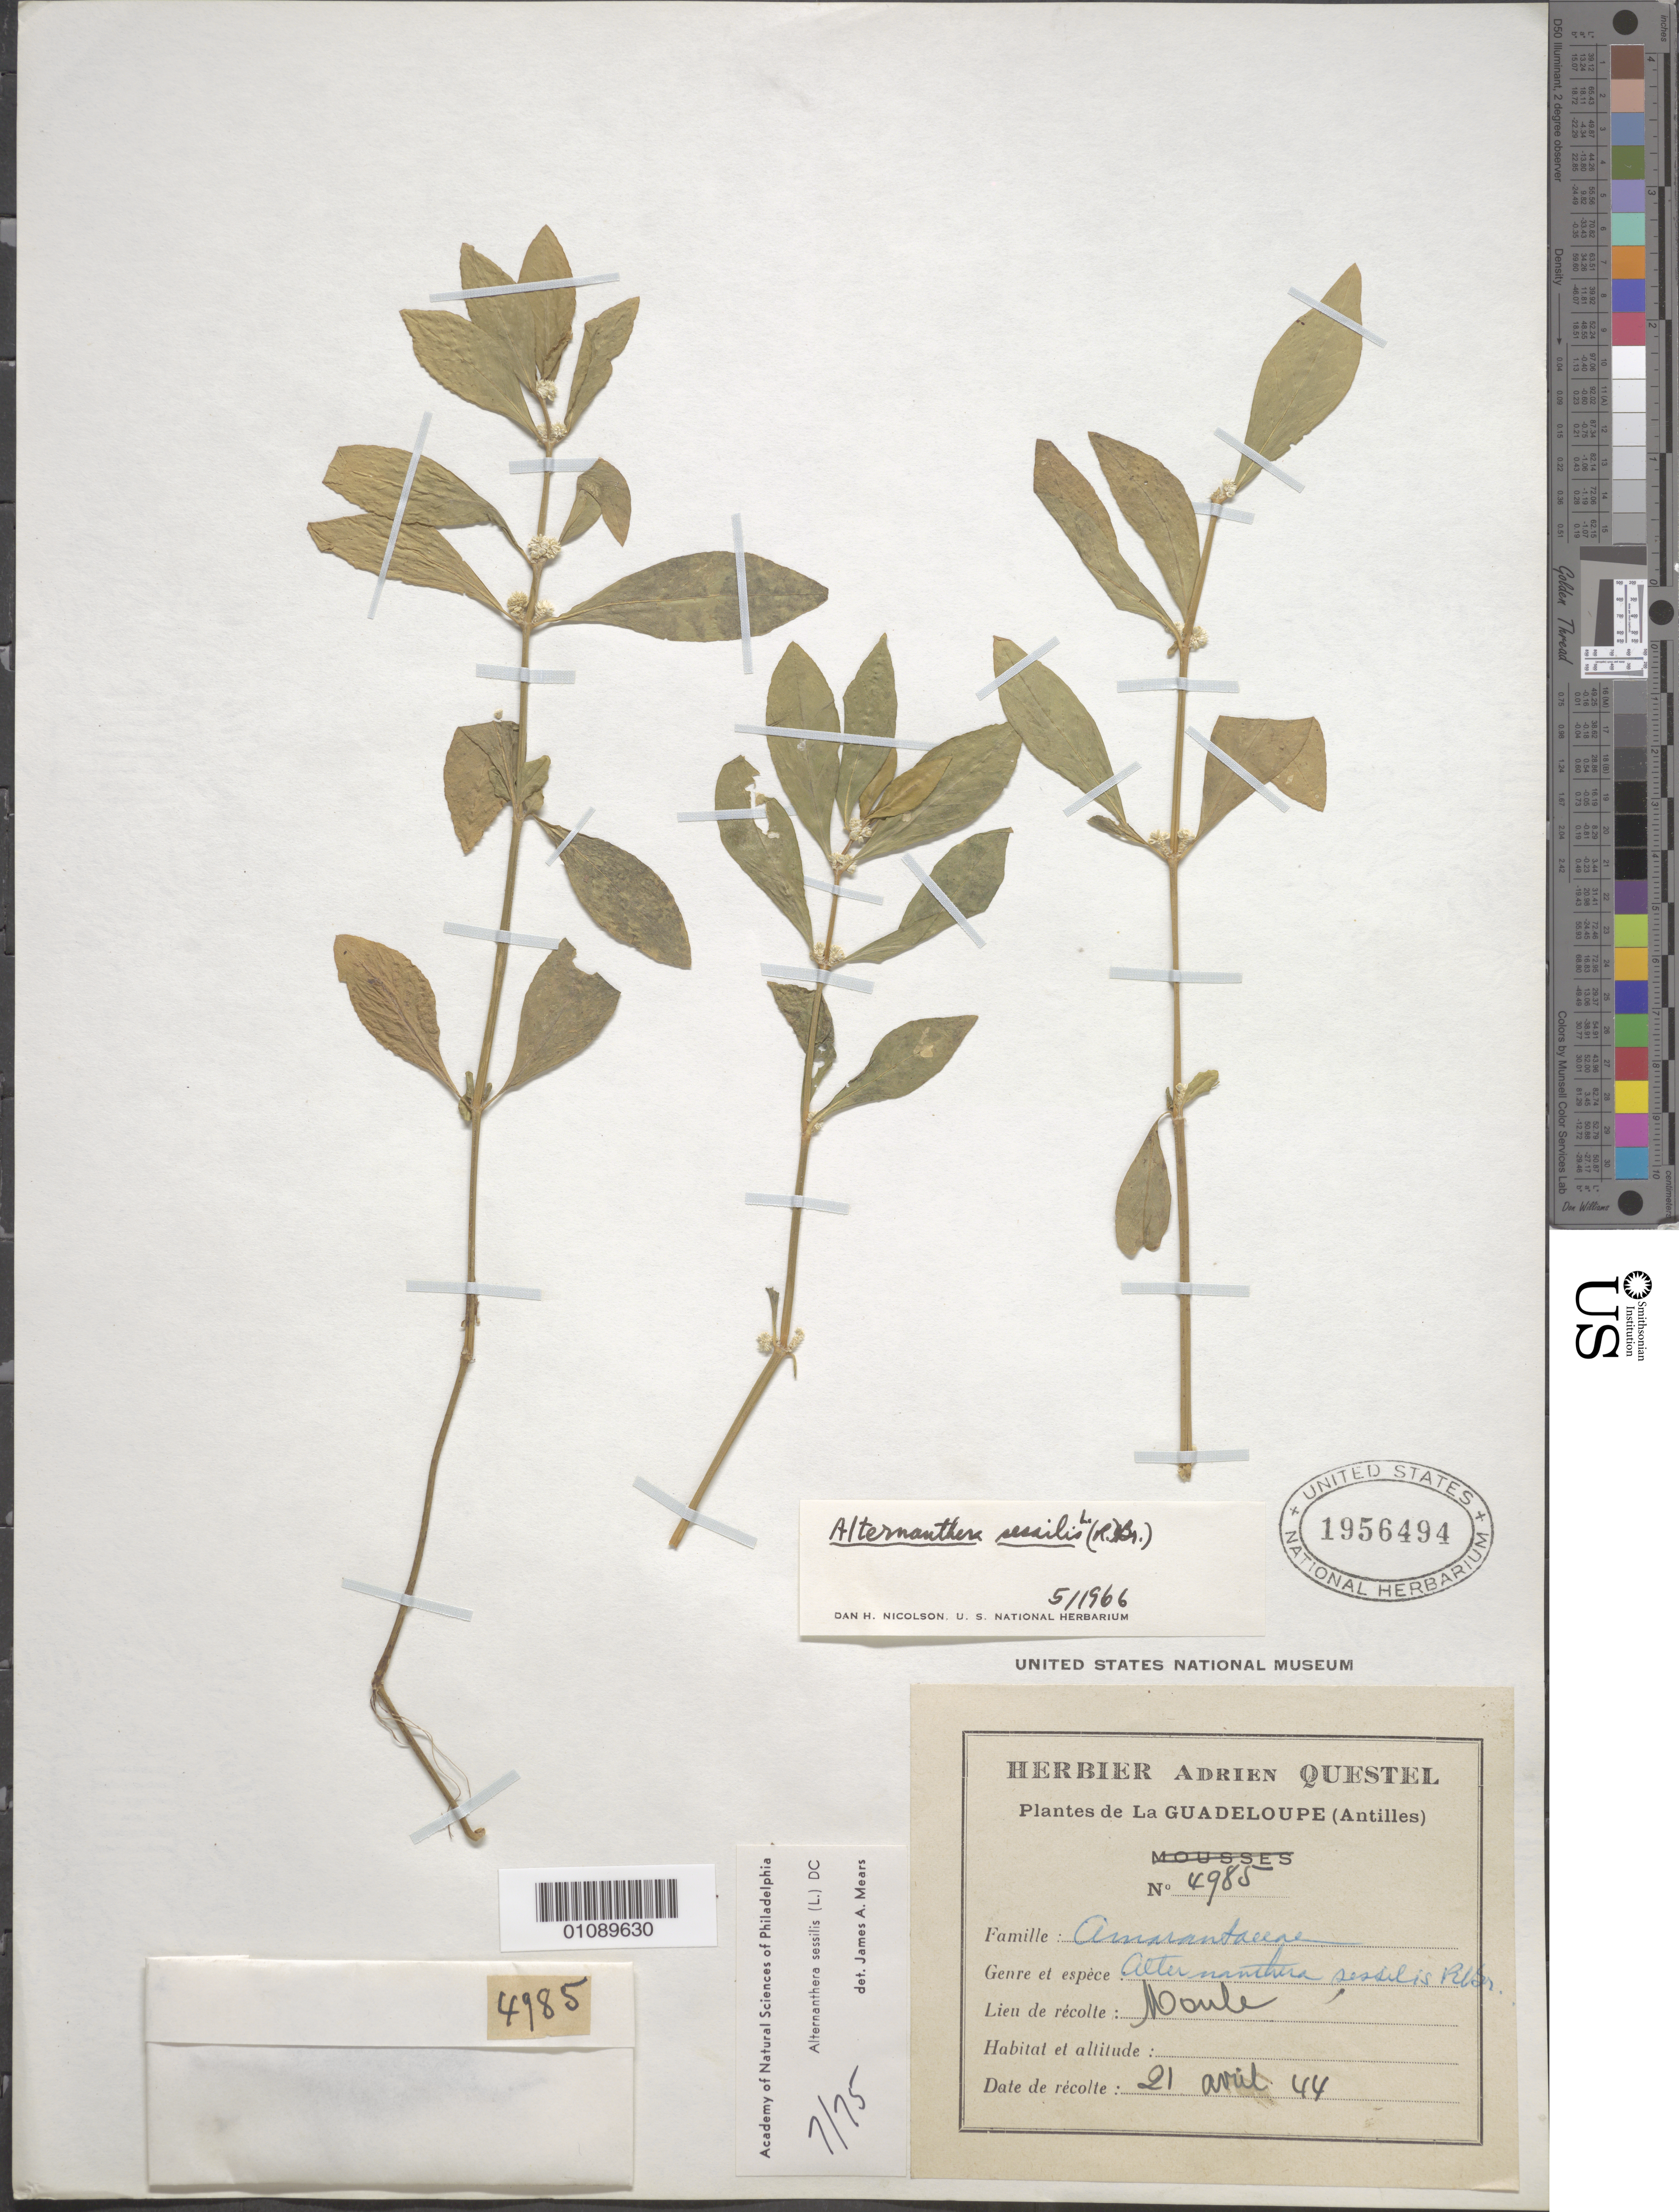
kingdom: Plantae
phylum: Tracheophyta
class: Magnoliopsida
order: Caryophyllales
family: Amaranthaceae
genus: Alternanthera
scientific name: Alternanthera sessilis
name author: (L.) DC.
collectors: A. Questel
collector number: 4985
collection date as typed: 21 Aug 1944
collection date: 1944-08-21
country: Guadeloupe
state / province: St. James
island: Basse Terre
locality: Moule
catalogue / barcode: US 1956494